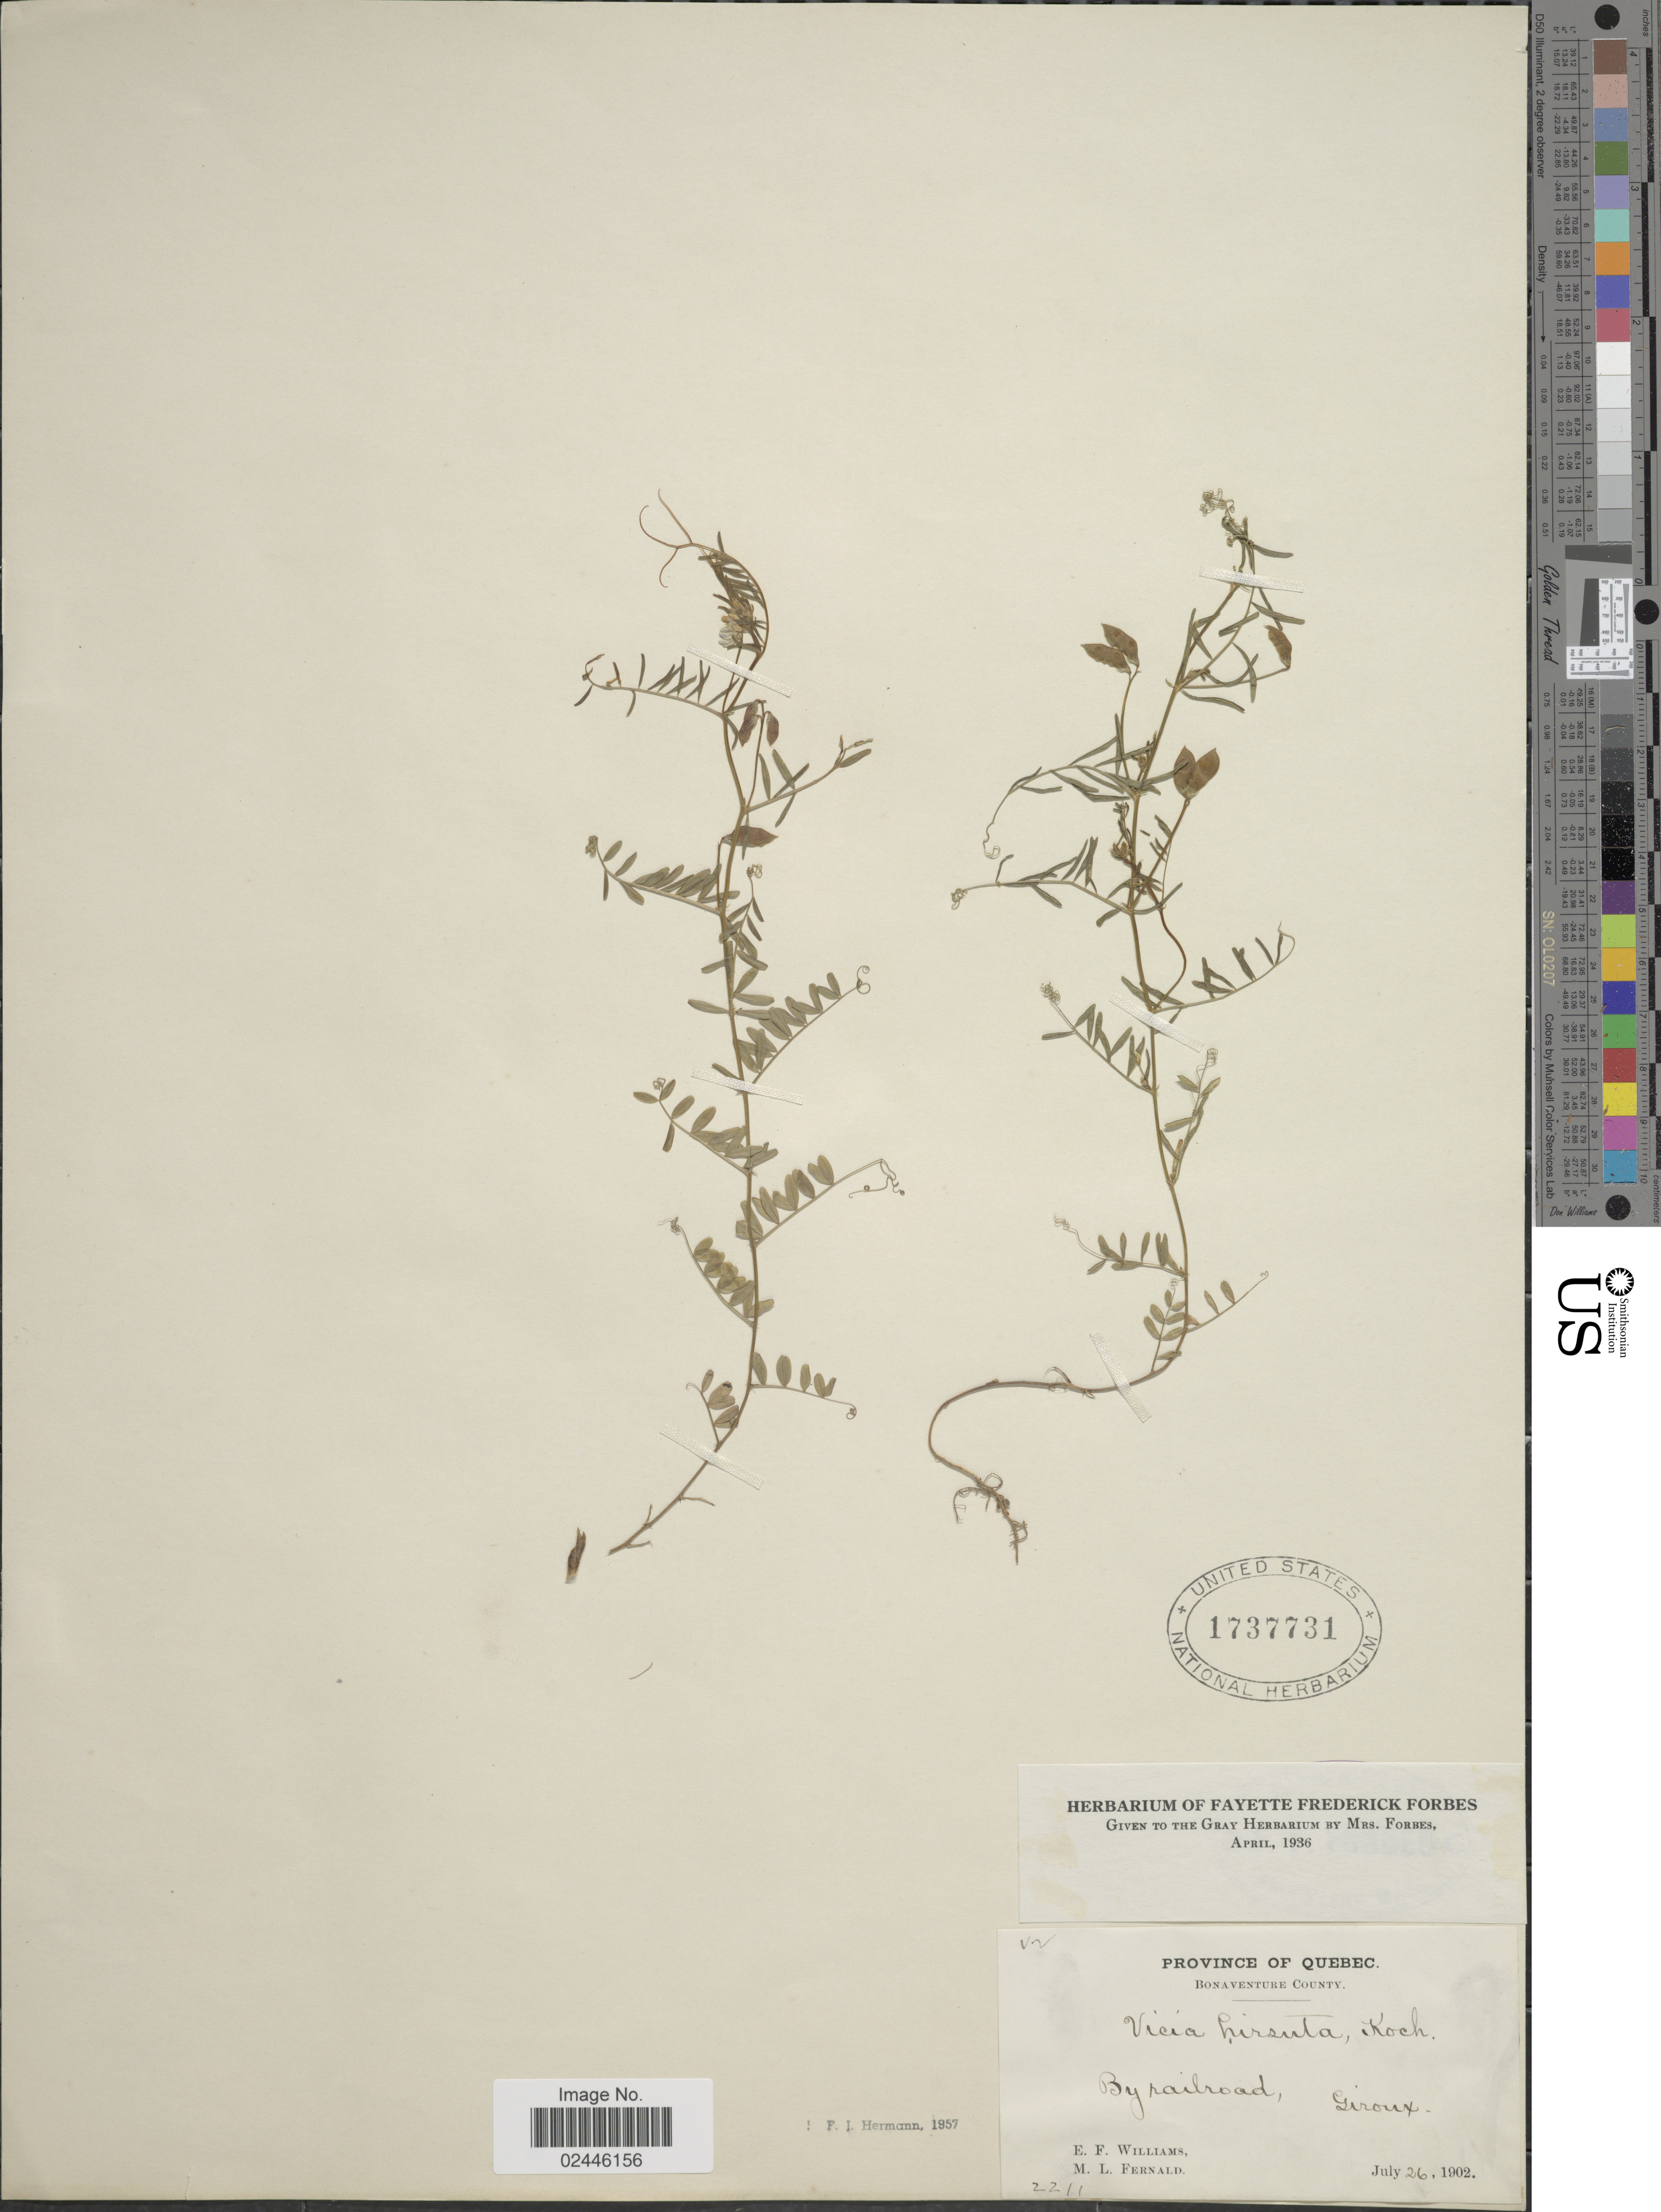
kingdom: Plantae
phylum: Tracheophyta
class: Magnoliopsida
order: Fabales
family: Fabaceae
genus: Vicia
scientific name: Vicia hirsuta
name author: (L.) A. Gray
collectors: E. Williams & M. L. Fernald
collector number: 2211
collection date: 1902-07-26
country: Canada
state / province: Quebec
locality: By railroad, Giroux. Bonaventure County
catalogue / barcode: US 1737731